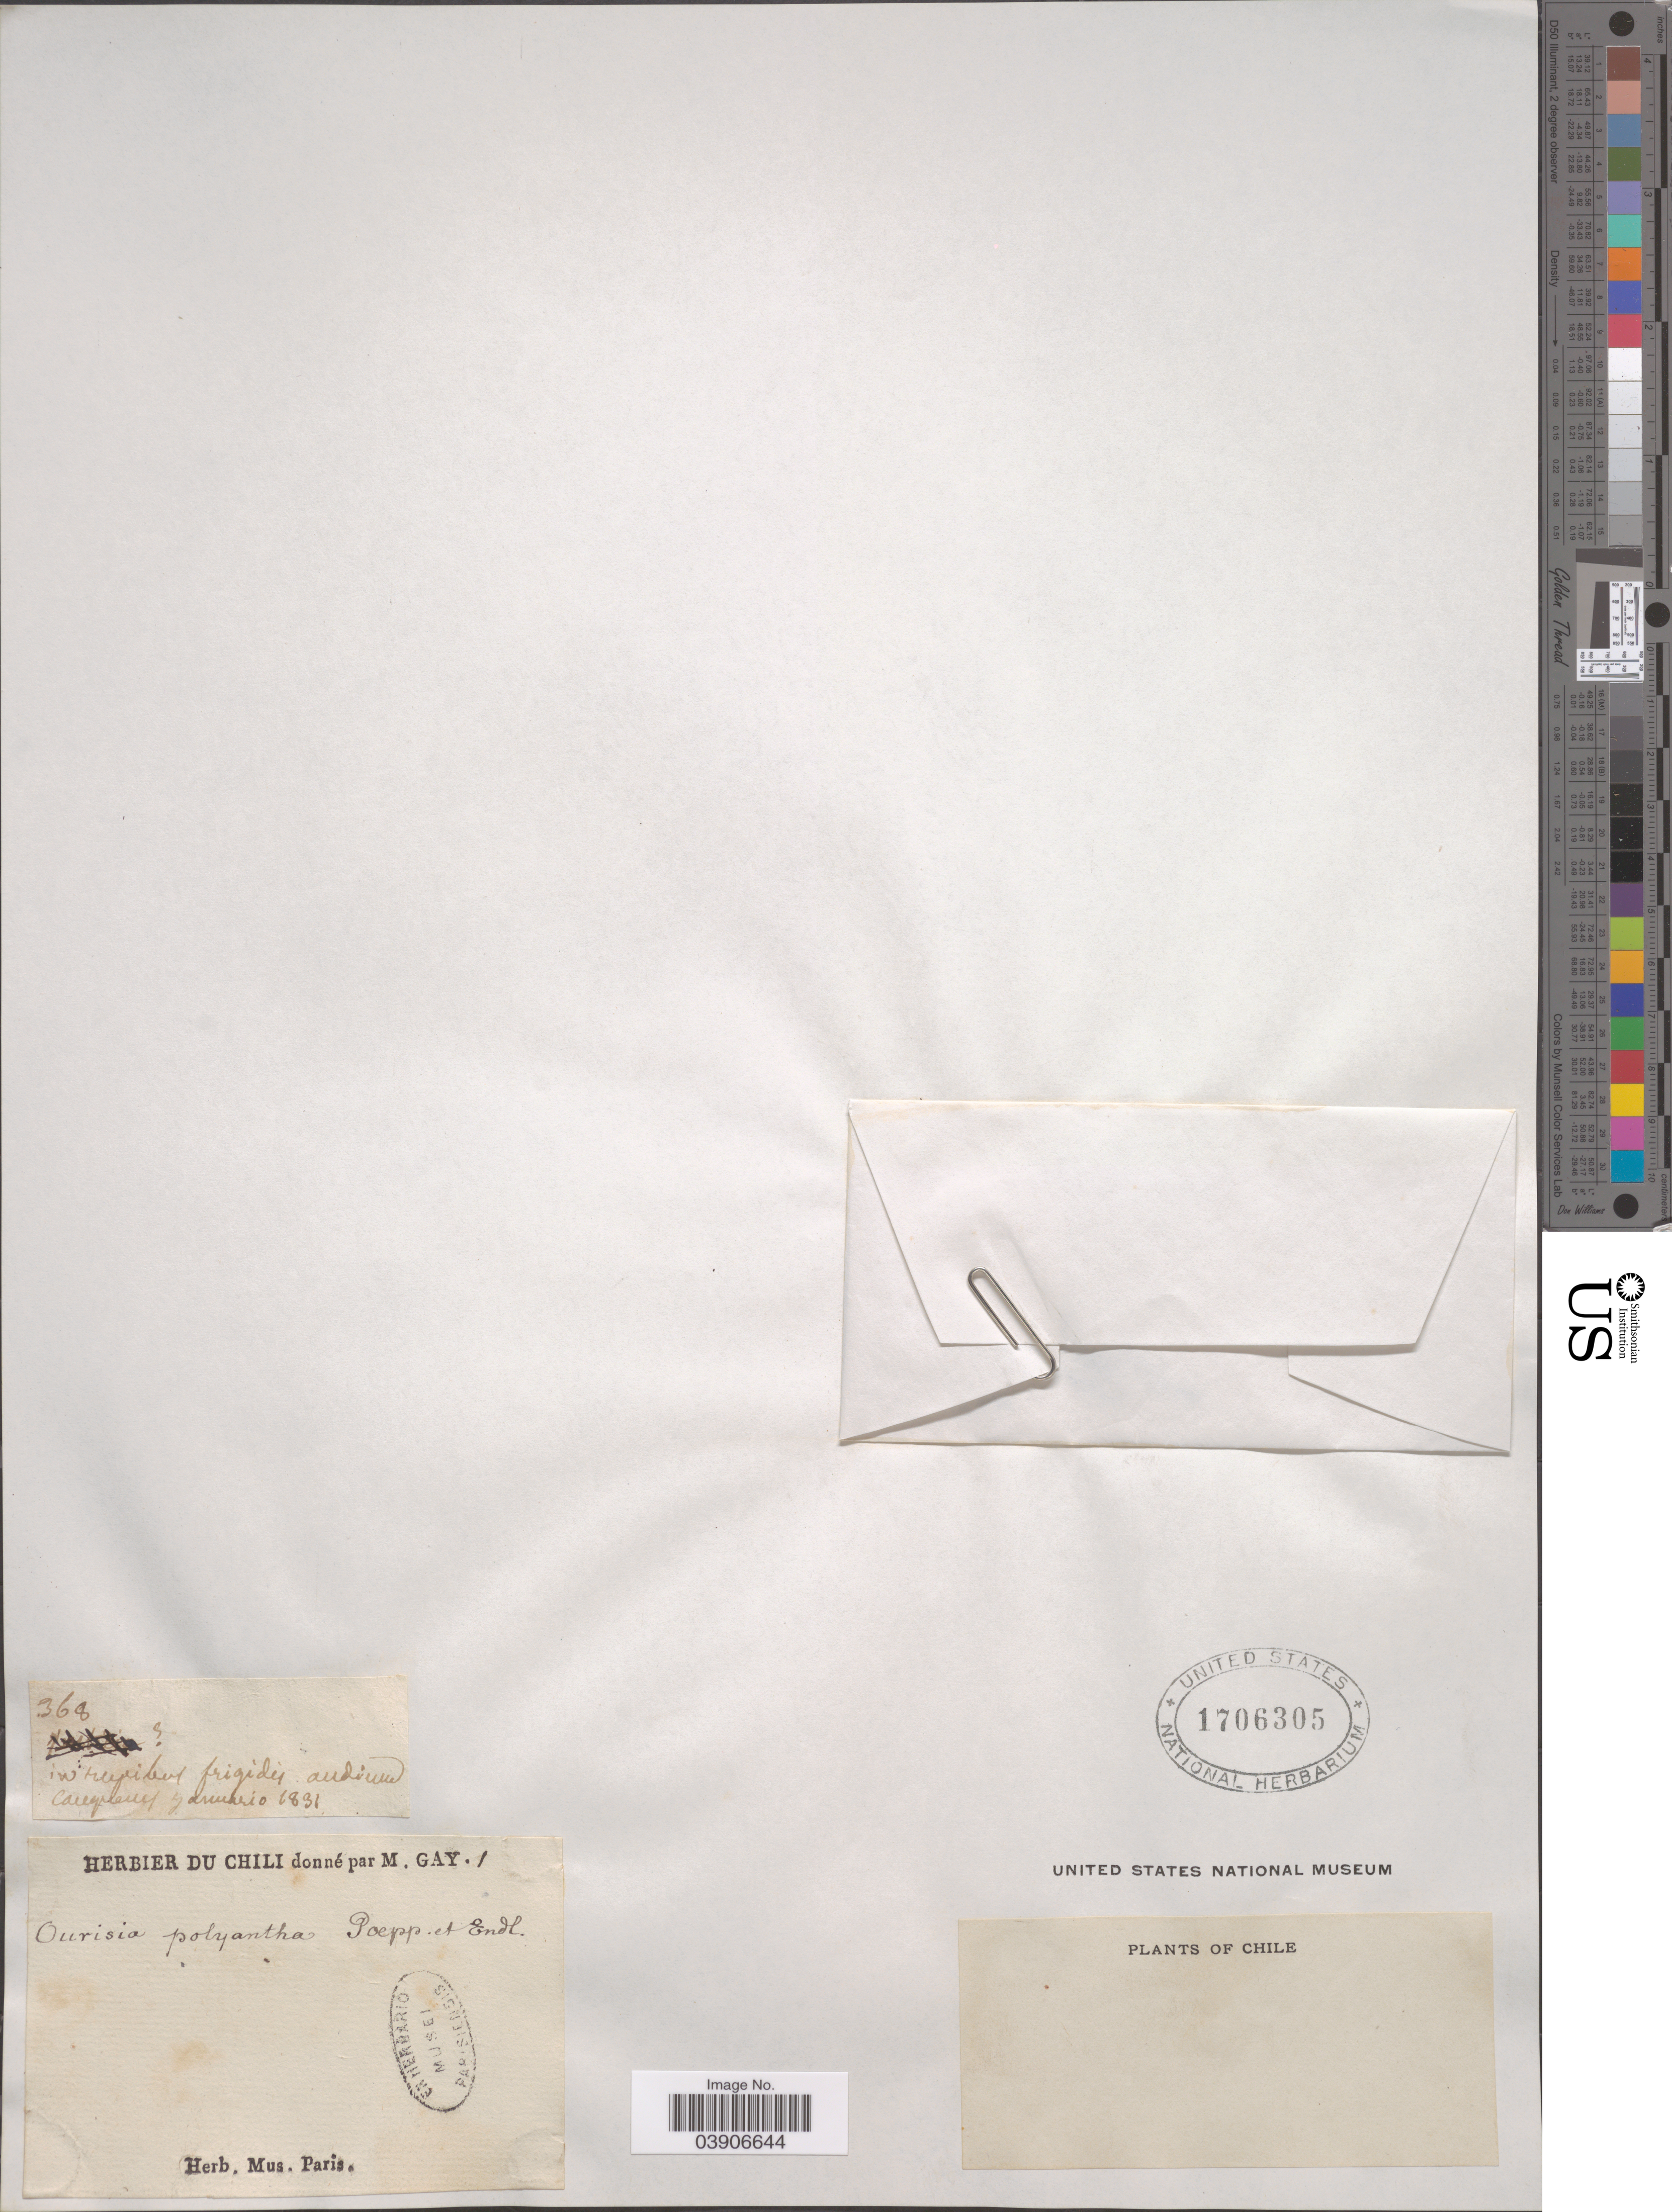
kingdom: Plantae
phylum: Tracheophyta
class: Magnoliopsida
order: Lamiales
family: Plantaginaceae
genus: Ourisia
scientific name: Ourisia polyantha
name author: Poepp. & Endl.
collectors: ex herb. Mus. Paris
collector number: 368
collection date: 1831-01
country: Chile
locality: In rupibus frigidis andium Cauquenes.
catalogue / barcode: US 1706305